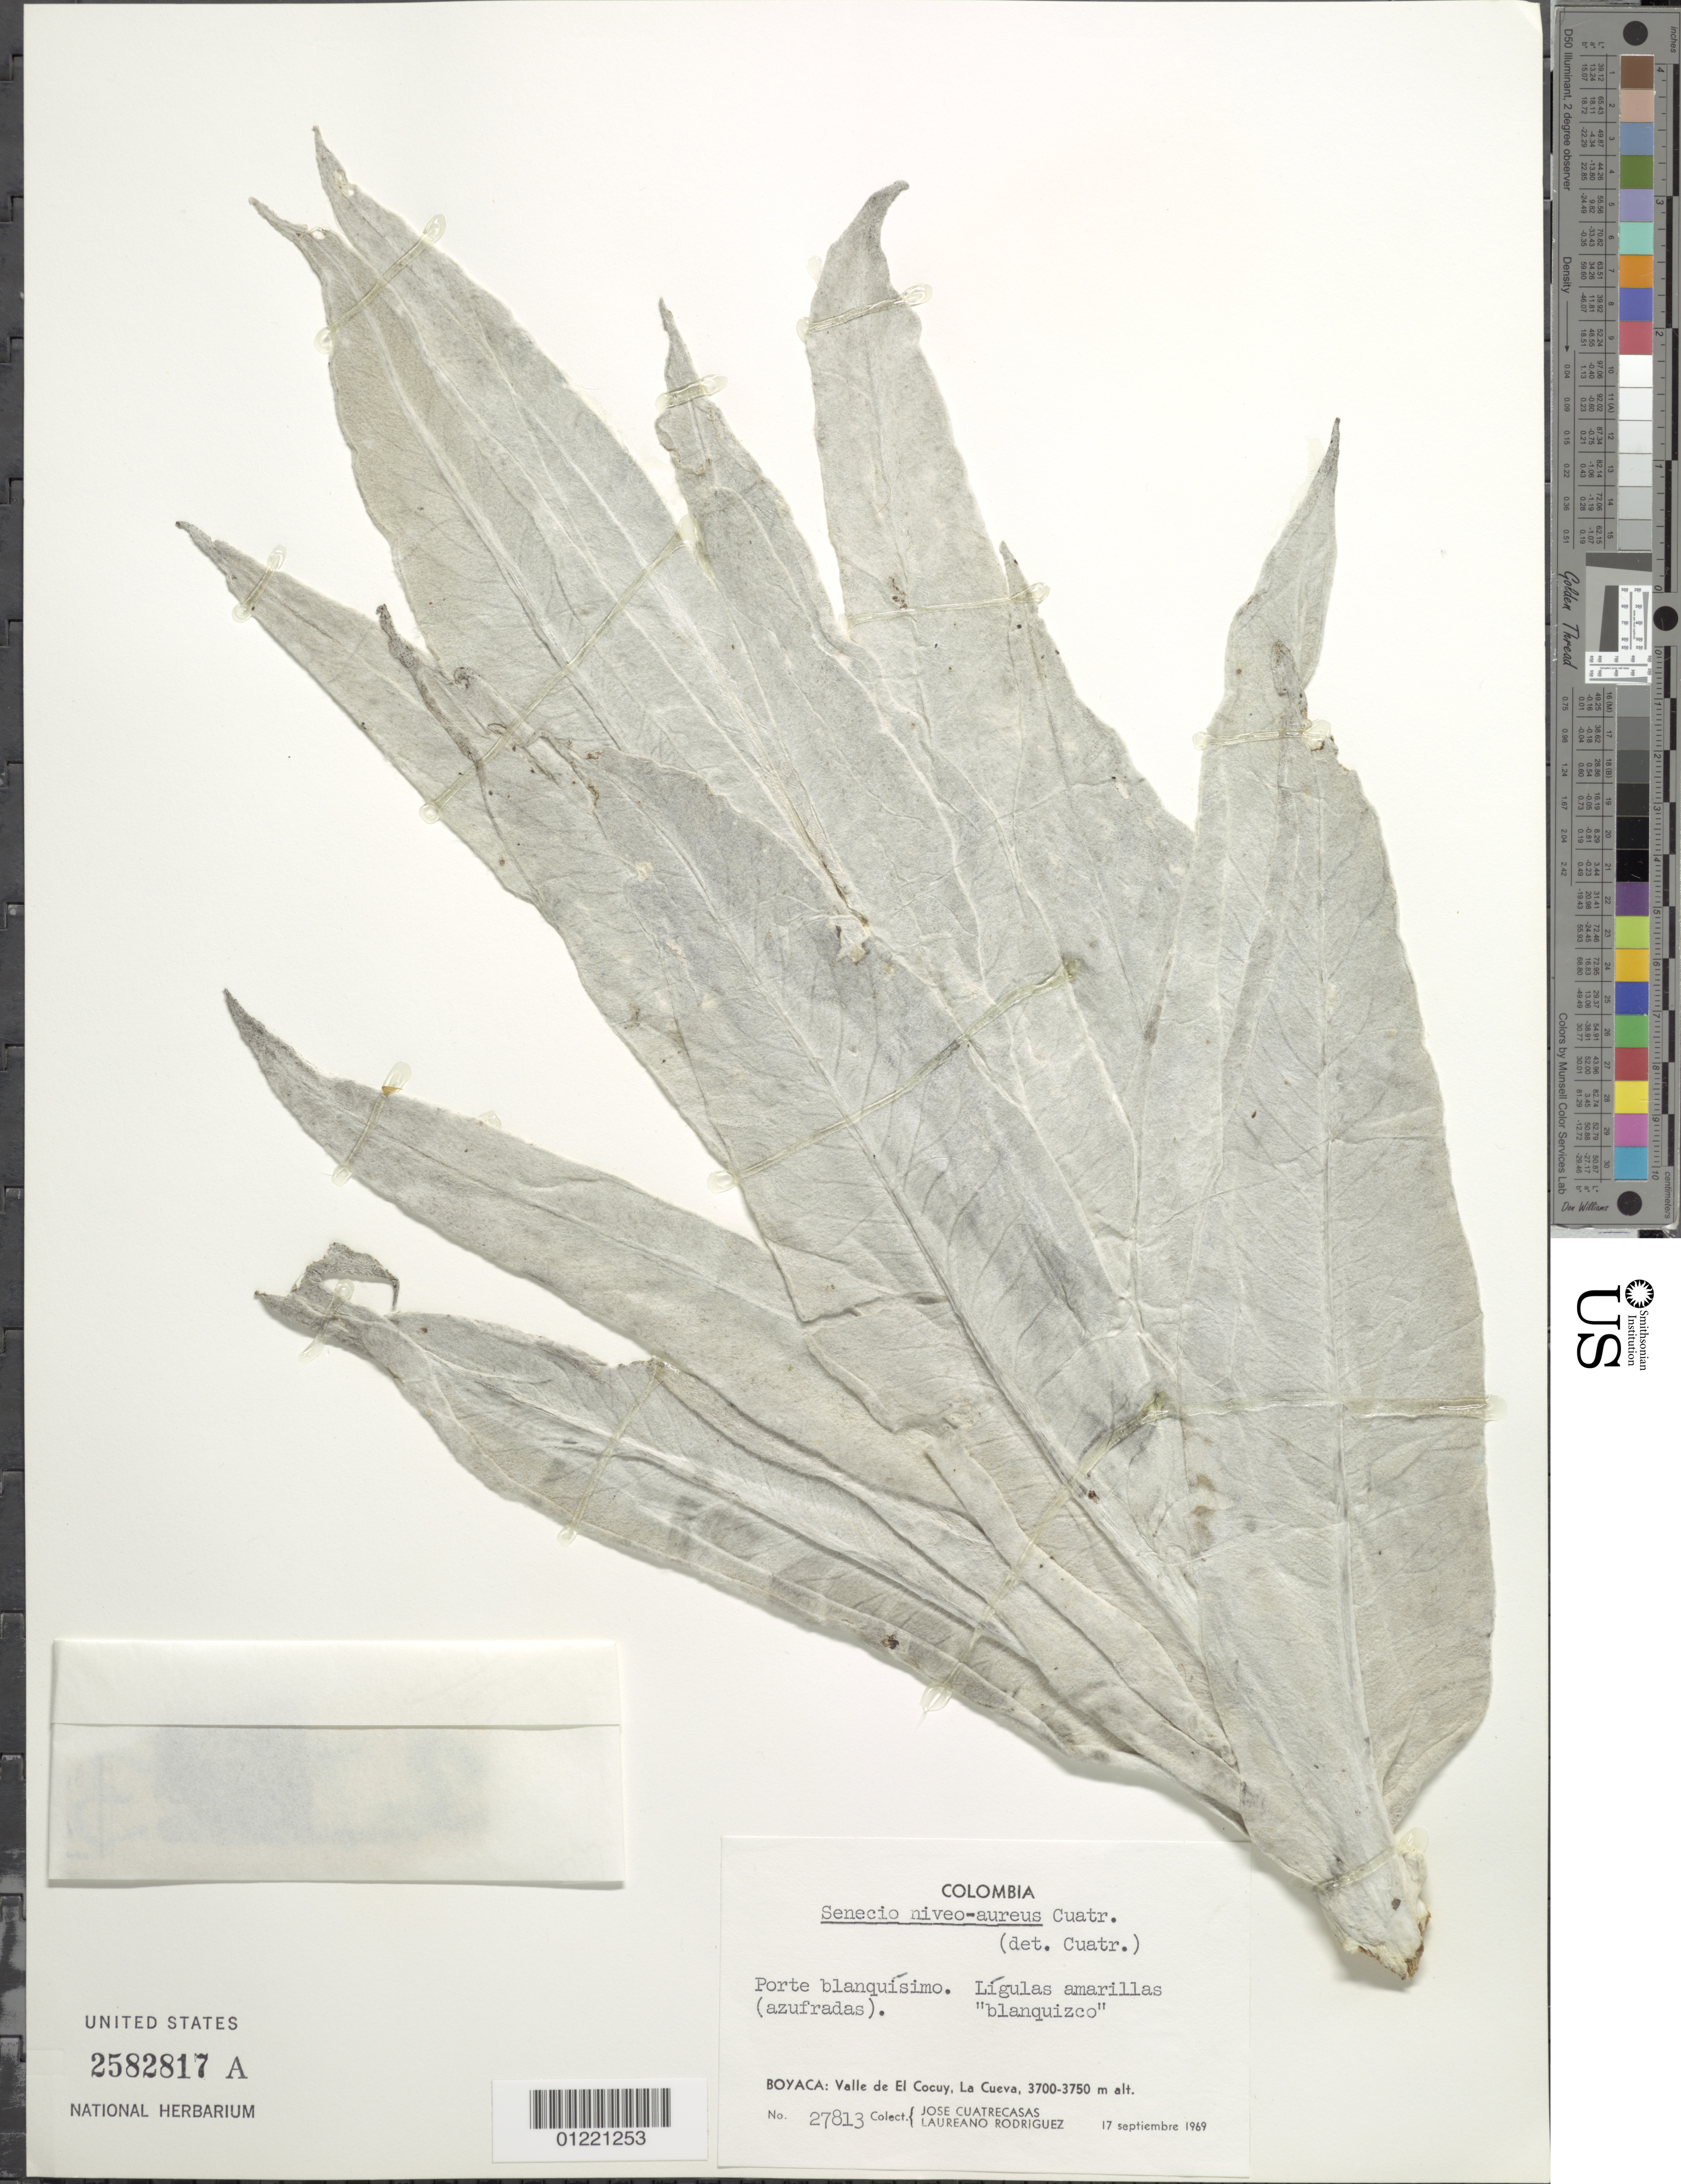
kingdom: Plantae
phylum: Tracheophyta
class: Magnoliopsida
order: Asterales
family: Asteraceae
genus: Senecio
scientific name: Senecio niveo-aureus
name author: Cuatrec.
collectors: J. Cuatrecasas & L. Rodriguez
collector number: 27813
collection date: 1969-09-17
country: Colombia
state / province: Boyacá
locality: Valle de El Cocuy, La Cueva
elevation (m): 3700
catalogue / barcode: US 2582817A